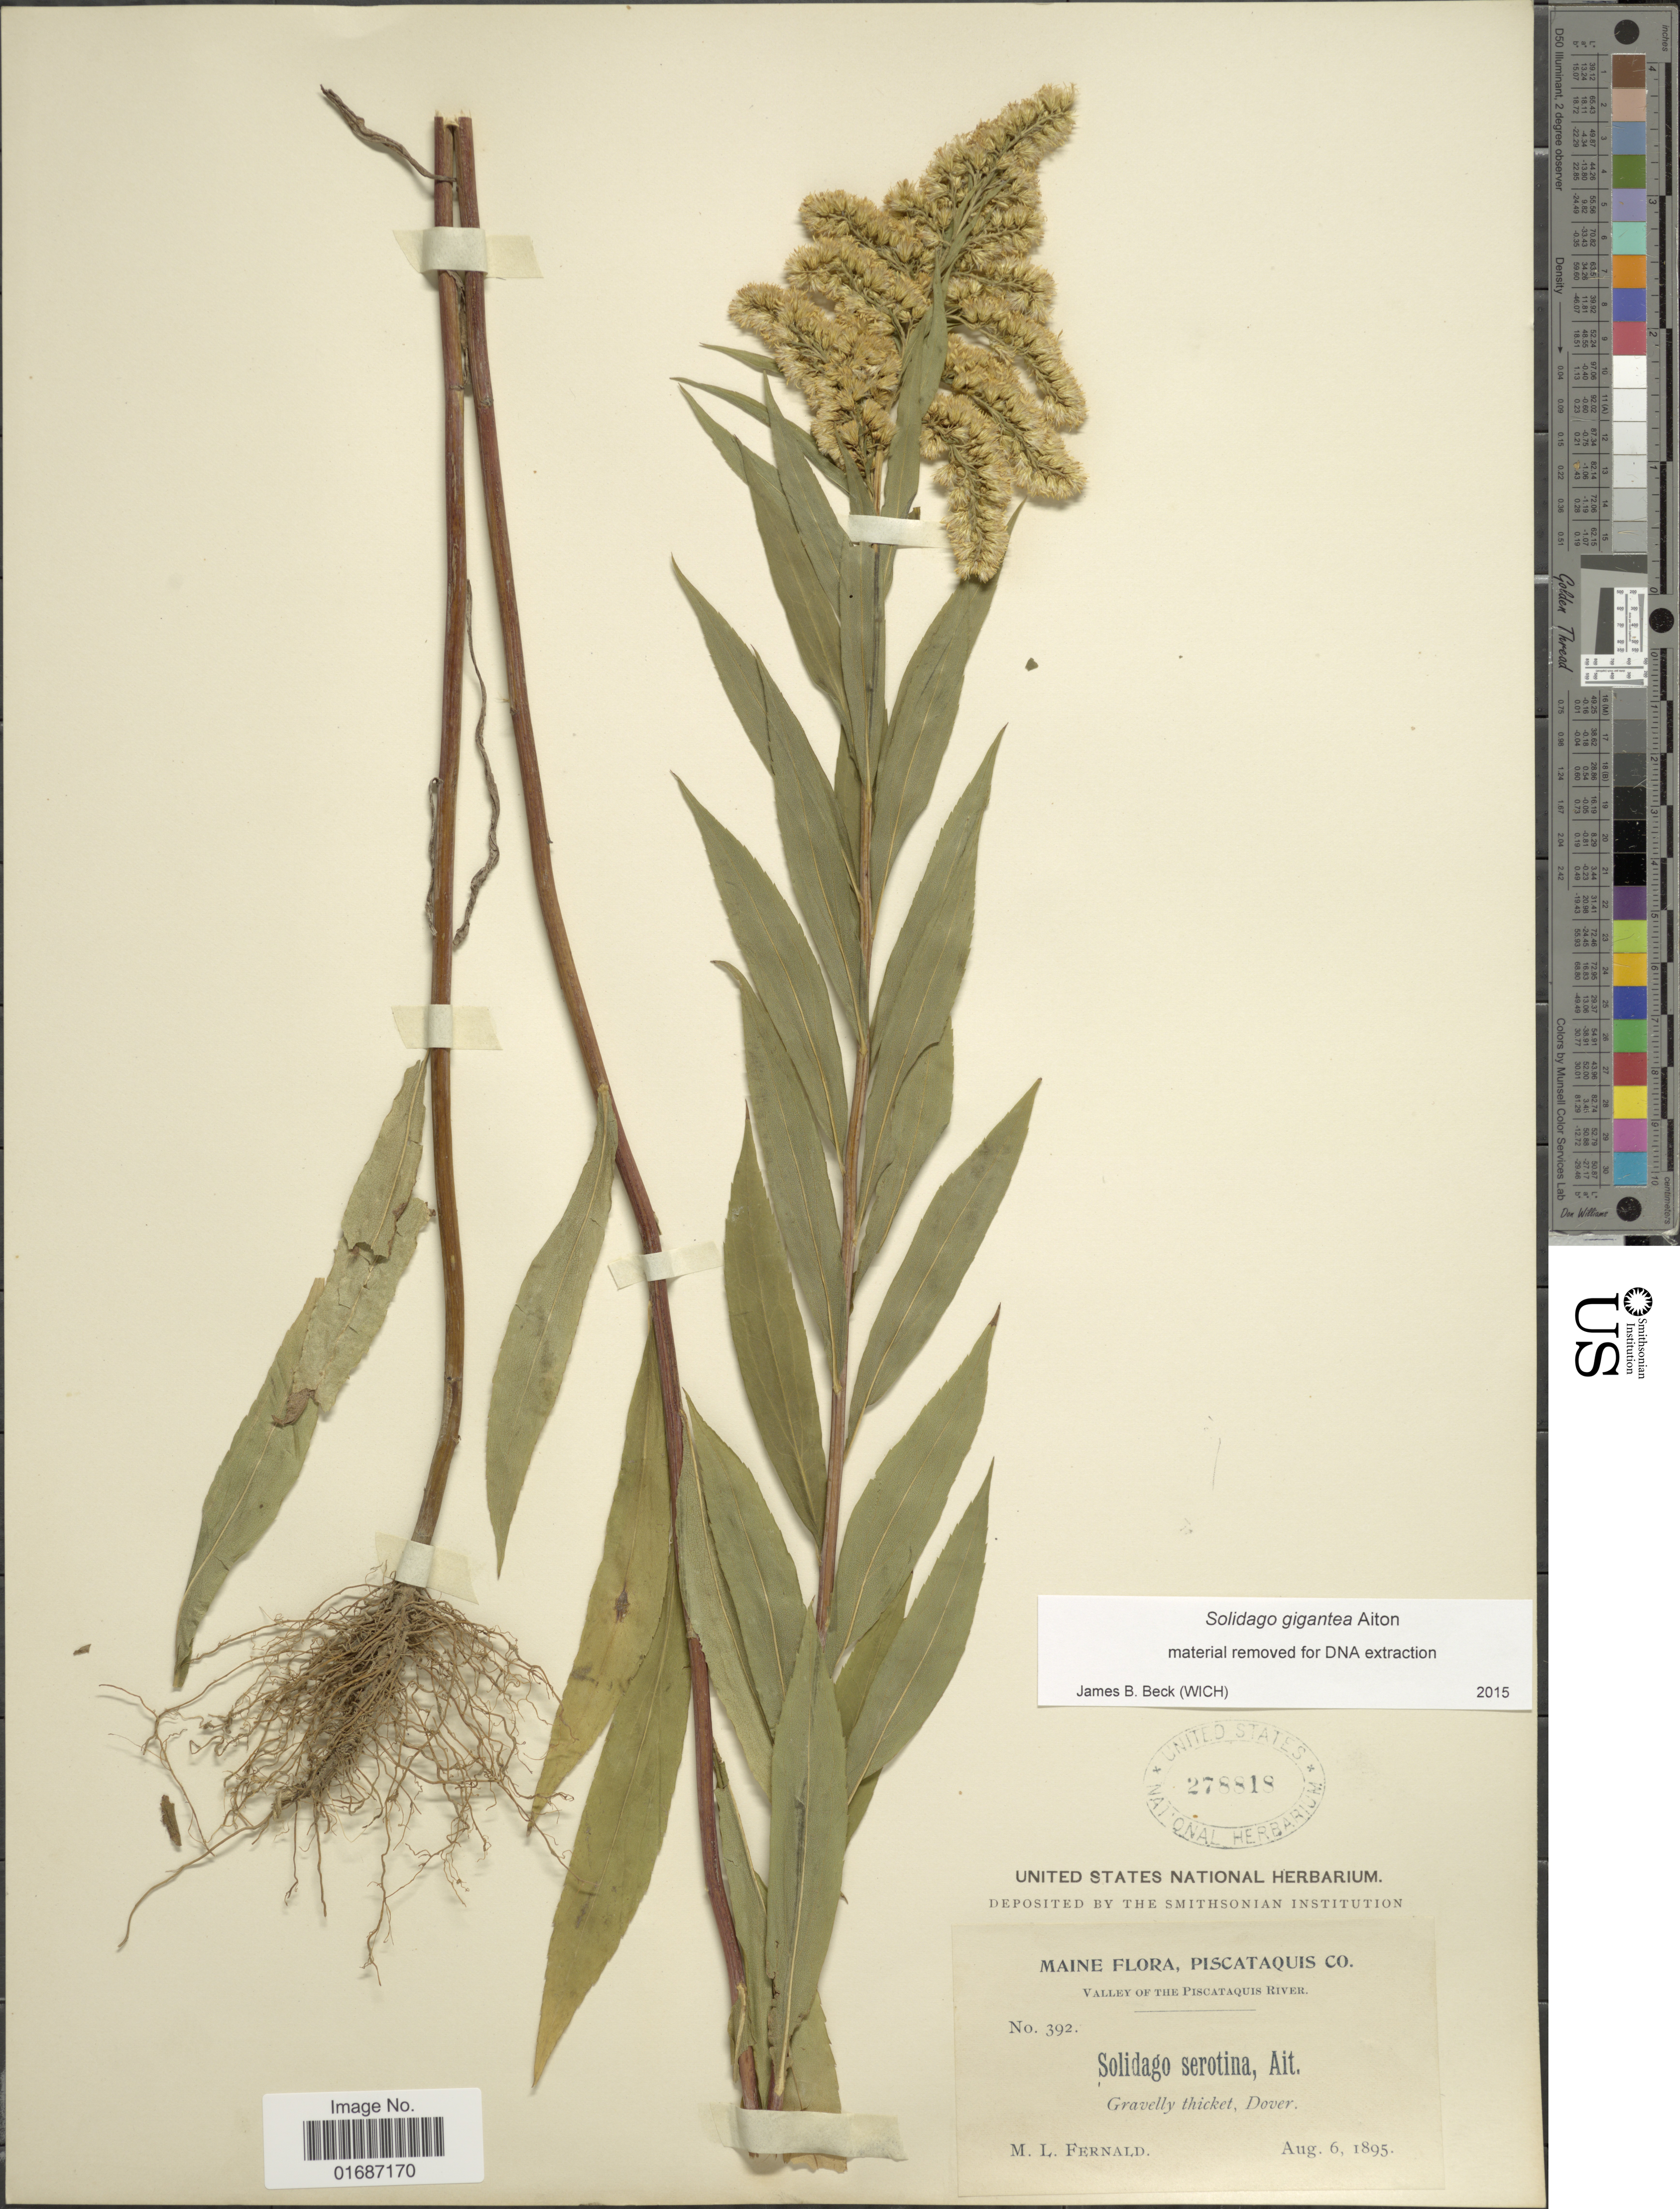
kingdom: Plantae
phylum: Tracheophyta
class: Magnoliopsida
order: Asterales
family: Asteraceae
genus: Solidago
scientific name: Solidago gigantea var. leiophylla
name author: Fernald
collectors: M. L. Fernald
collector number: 392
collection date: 1895-08-06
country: United States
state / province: Maine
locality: Piscataquis Co. Valley of the Piscataquis River, Gravelly thicket, Dover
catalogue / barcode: US 278818